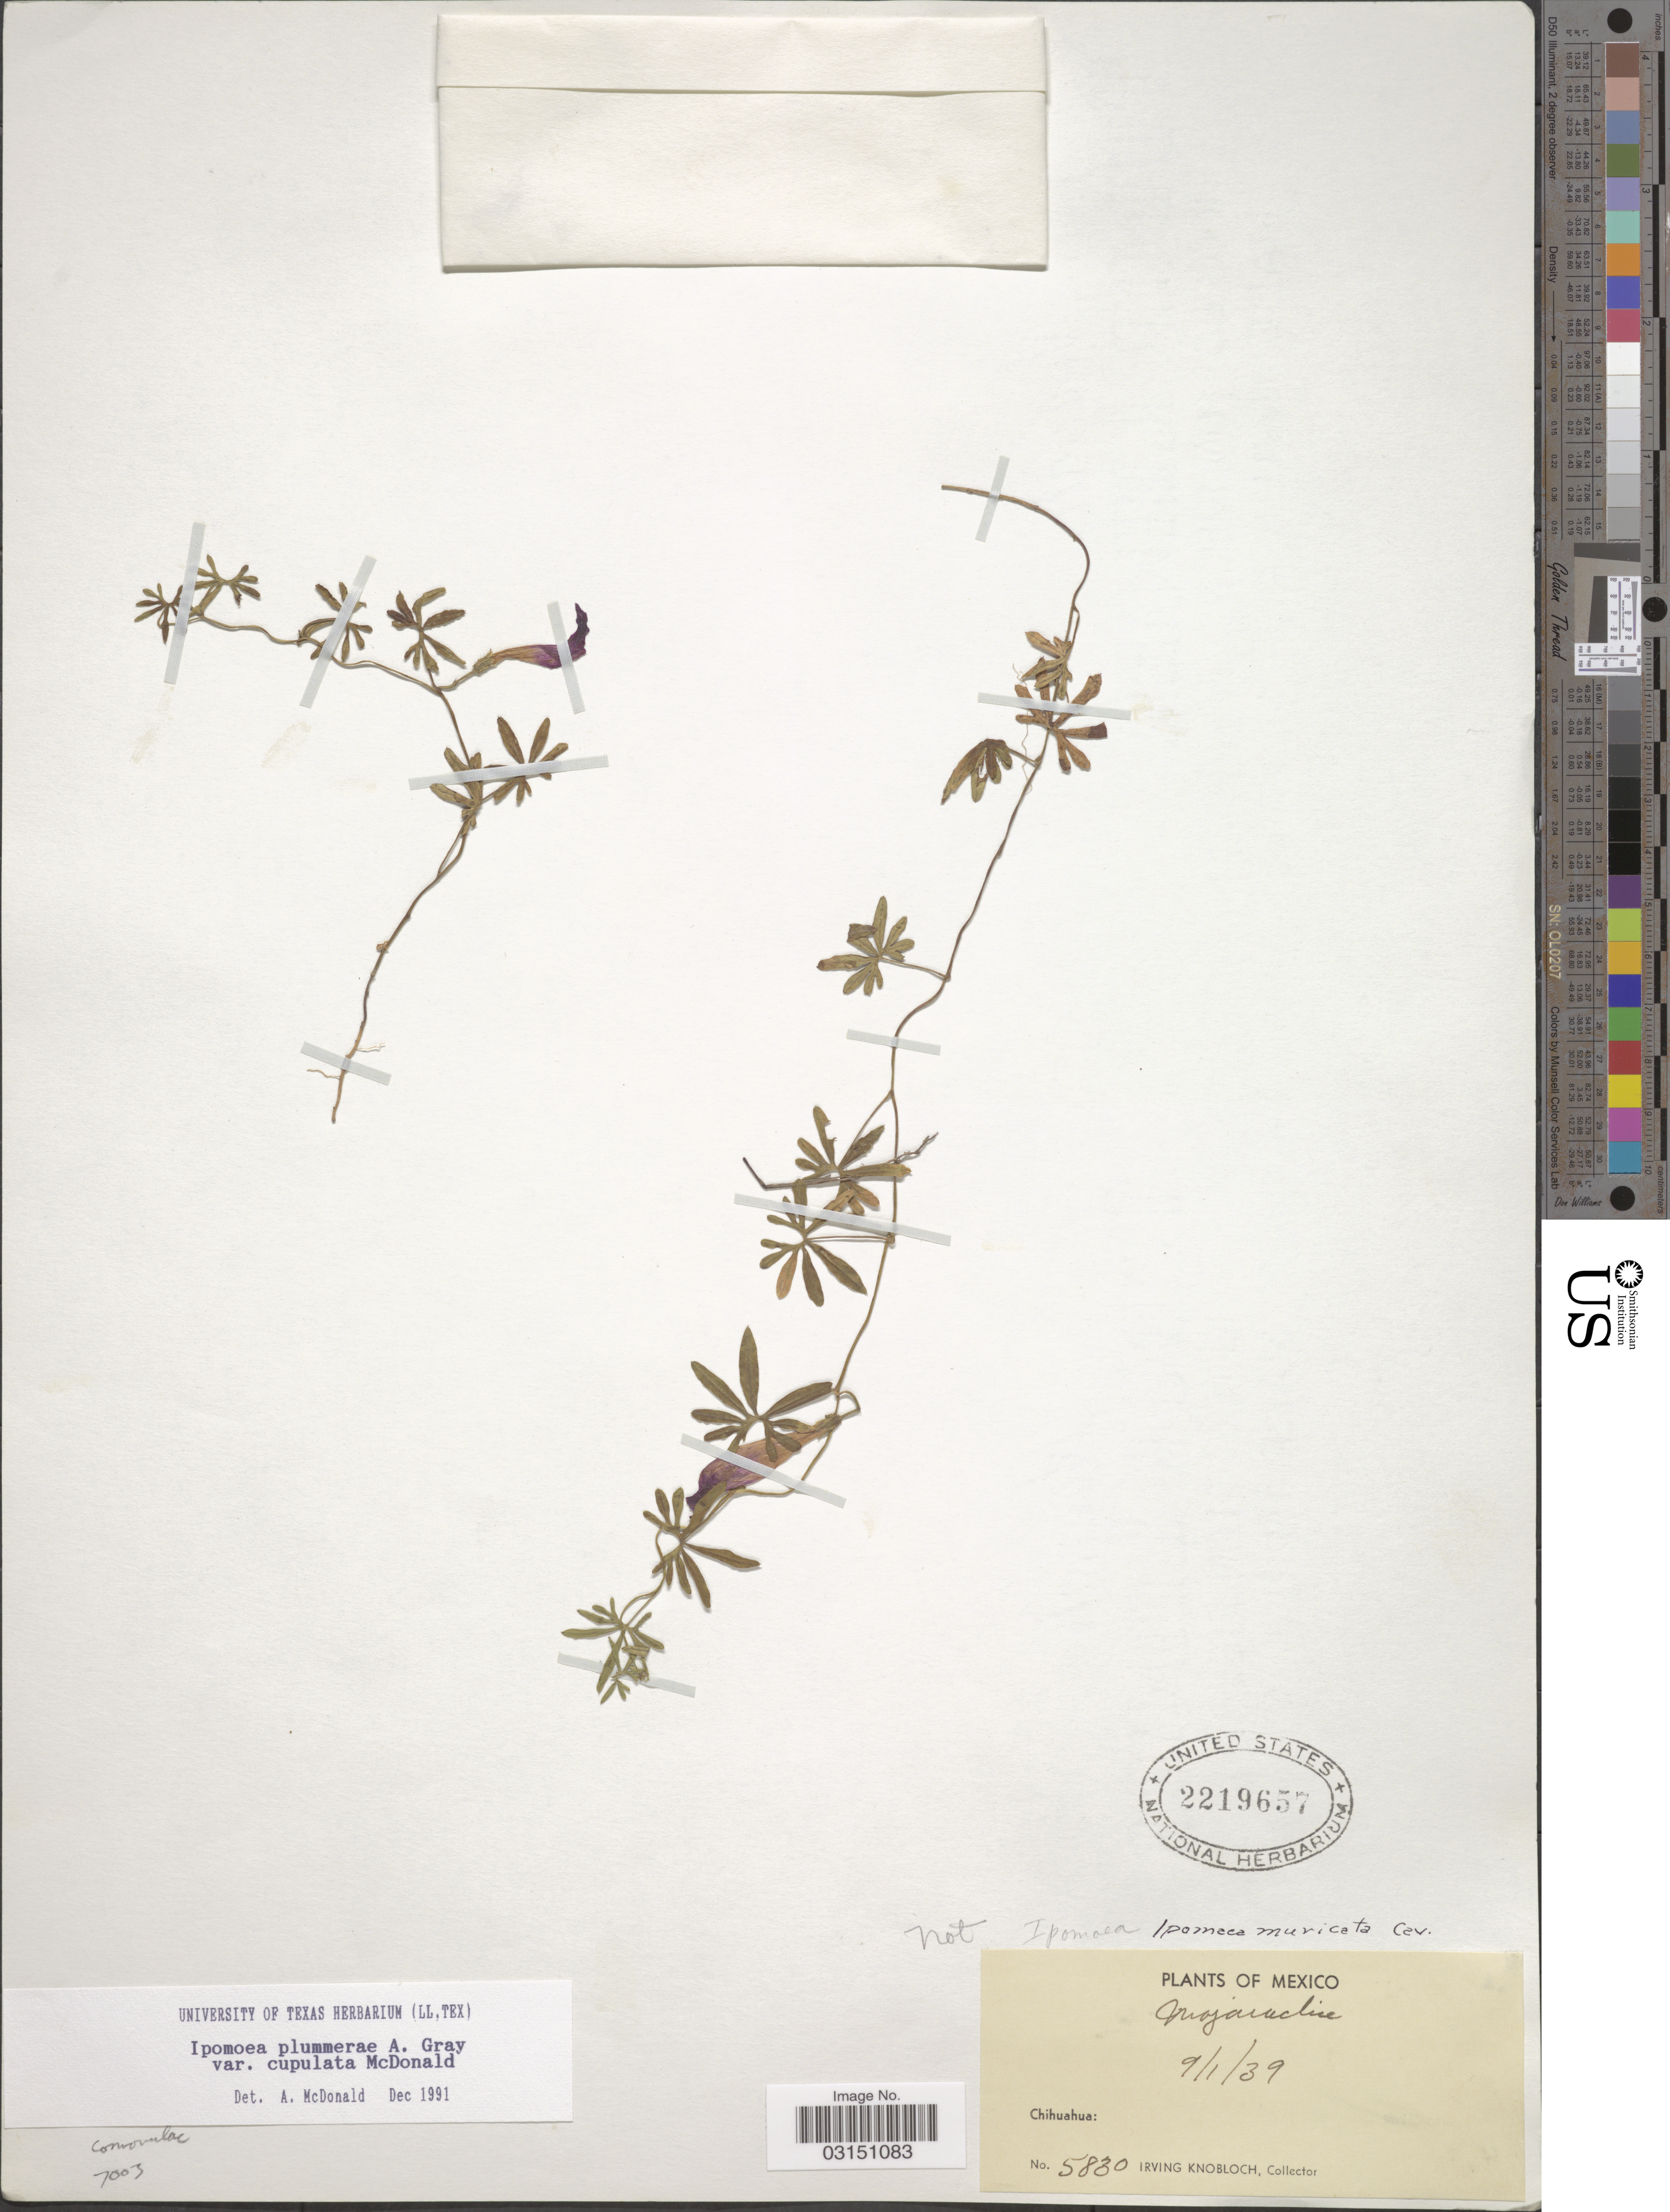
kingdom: Plantae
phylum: Tracheophyta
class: Magnoliopsida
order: Solanales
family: Convolvulaceae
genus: Ipomoea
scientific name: Ipomoea plummerae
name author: A. Gray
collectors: I. W. Knobloch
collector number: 5830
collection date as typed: Transcribed d/m/y: 9/1/39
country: Mexico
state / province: Chihuahua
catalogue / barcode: US 2219657